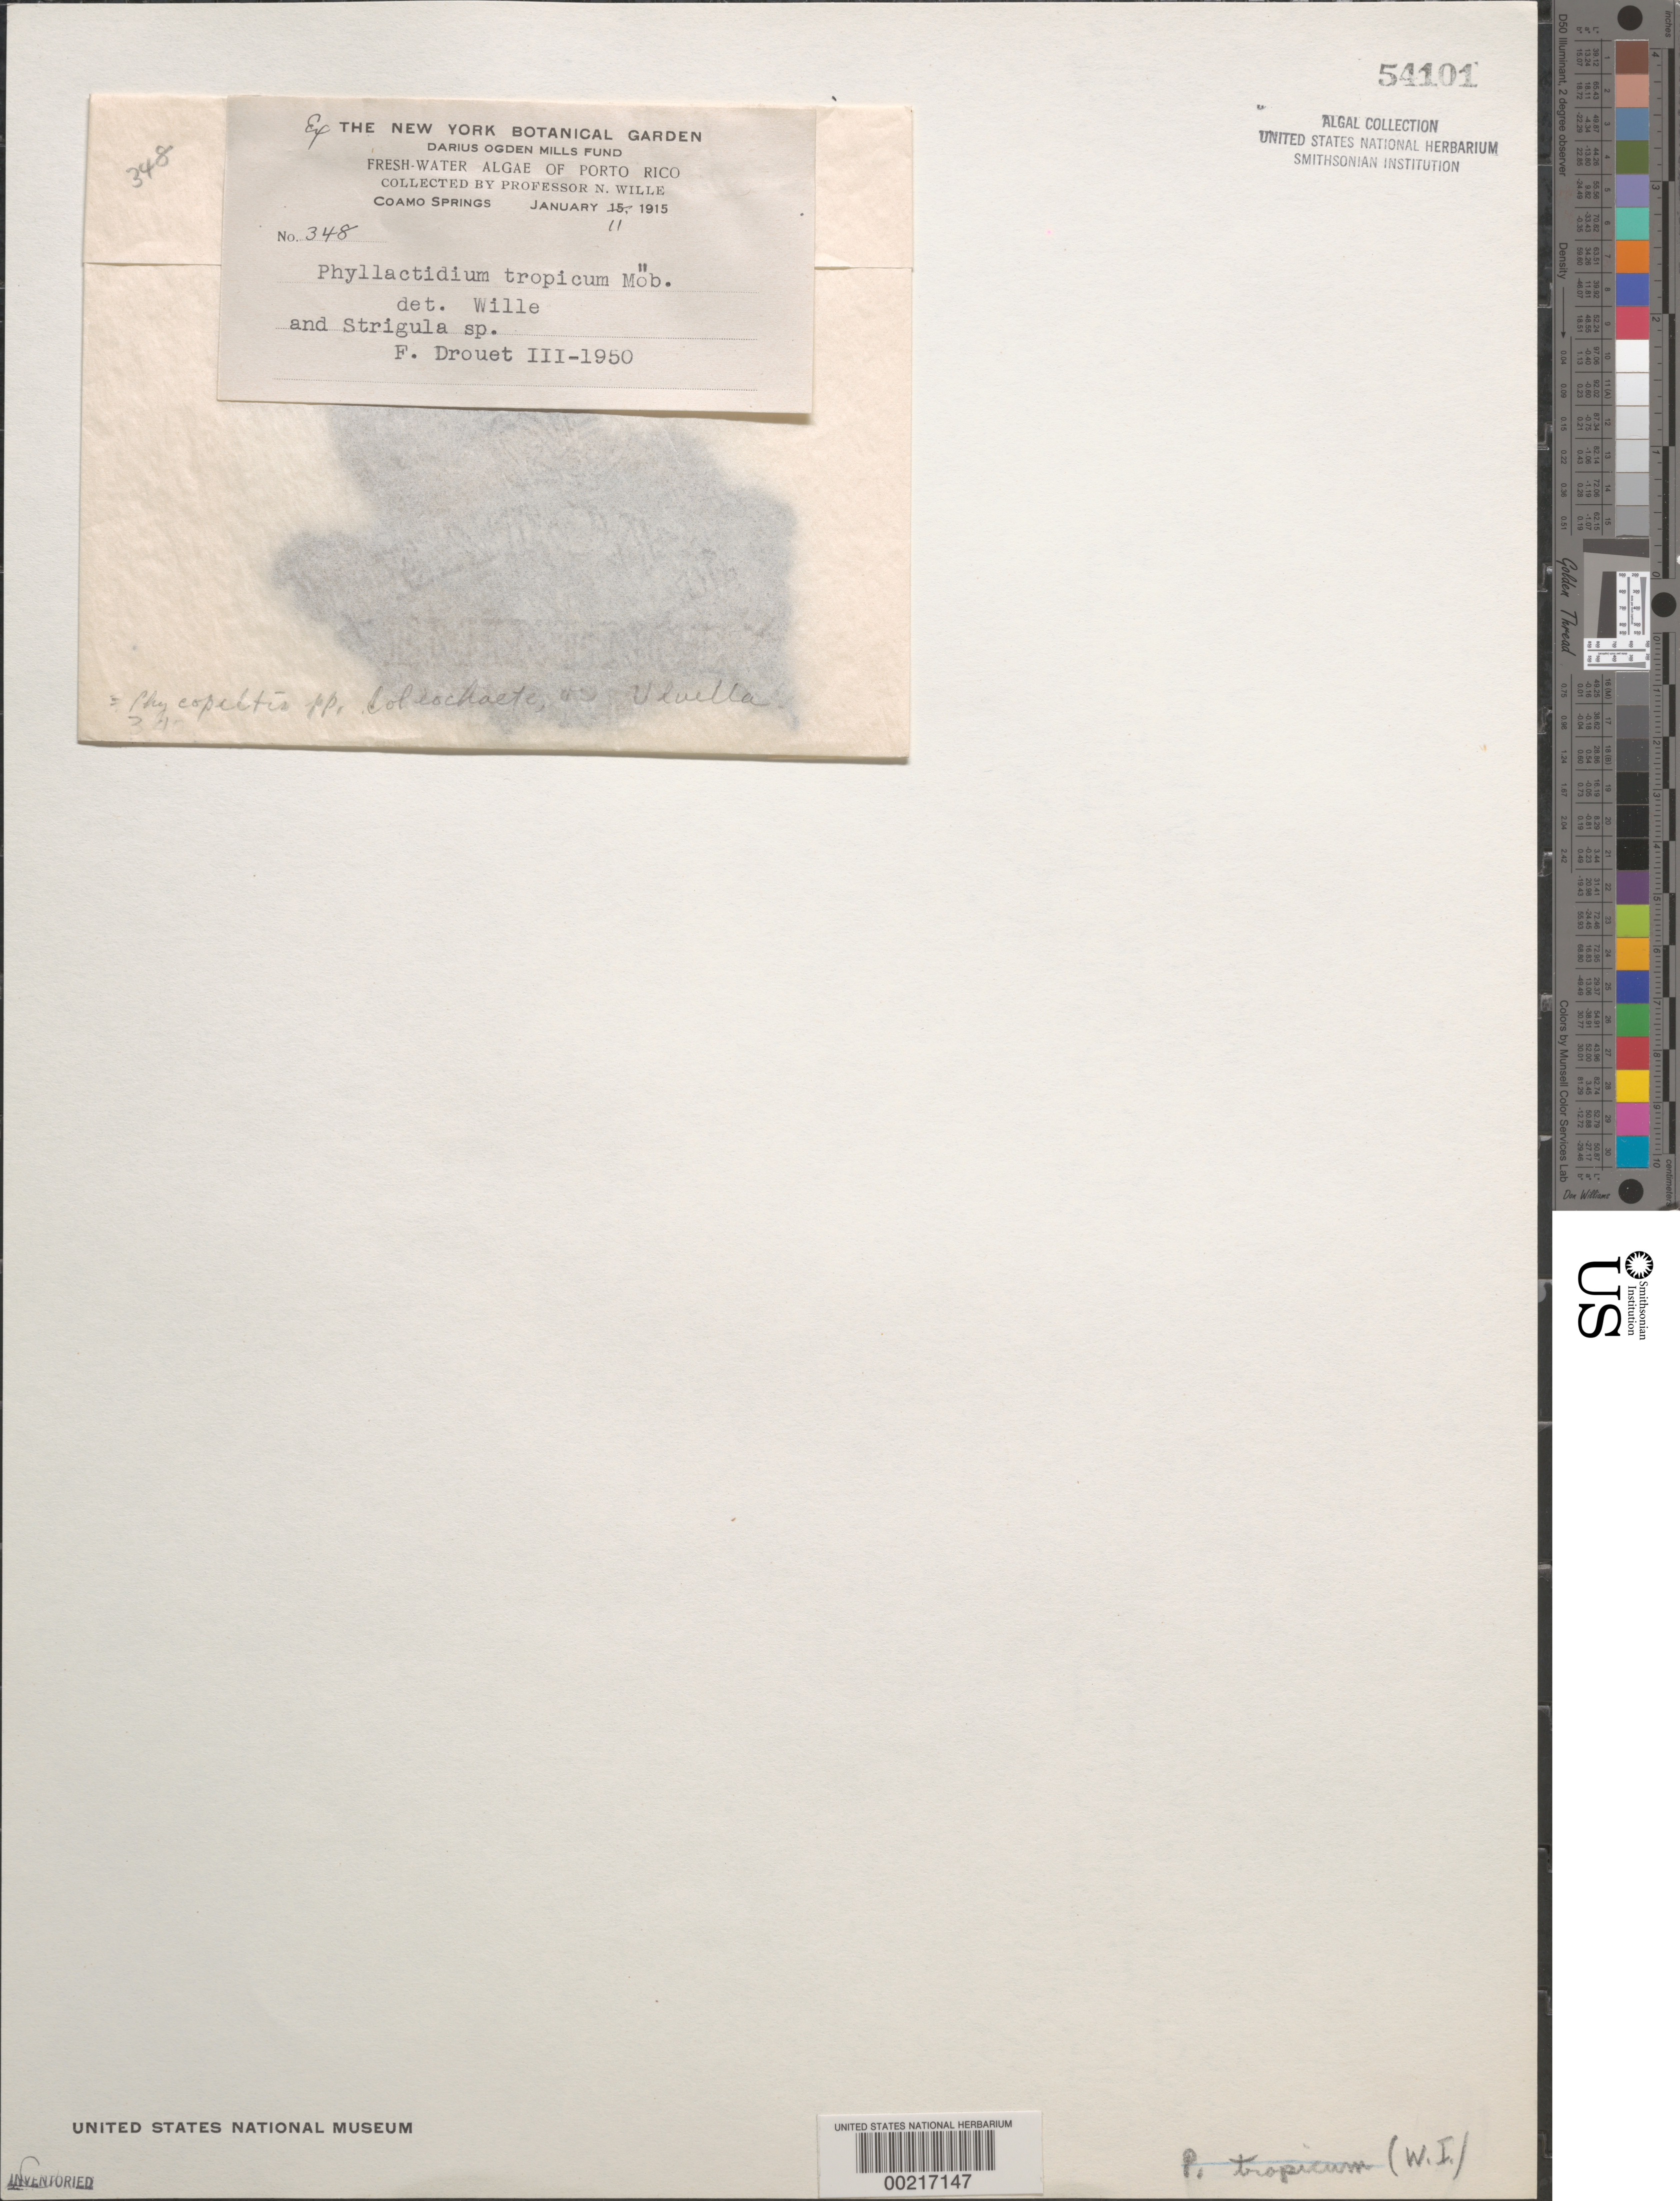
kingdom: Plantae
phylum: Chlorophyta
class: Ulvophyceae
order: Trentepohliales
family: Trentepohliaceae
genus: Phycopeltis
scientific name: Phycopeltis tropica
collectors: N. Wille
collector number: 348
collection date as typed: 11 Jan 1915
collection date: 1915-01-11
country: Puerto Rico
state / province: Coamo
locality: Coamo springs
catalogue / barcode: US 54101